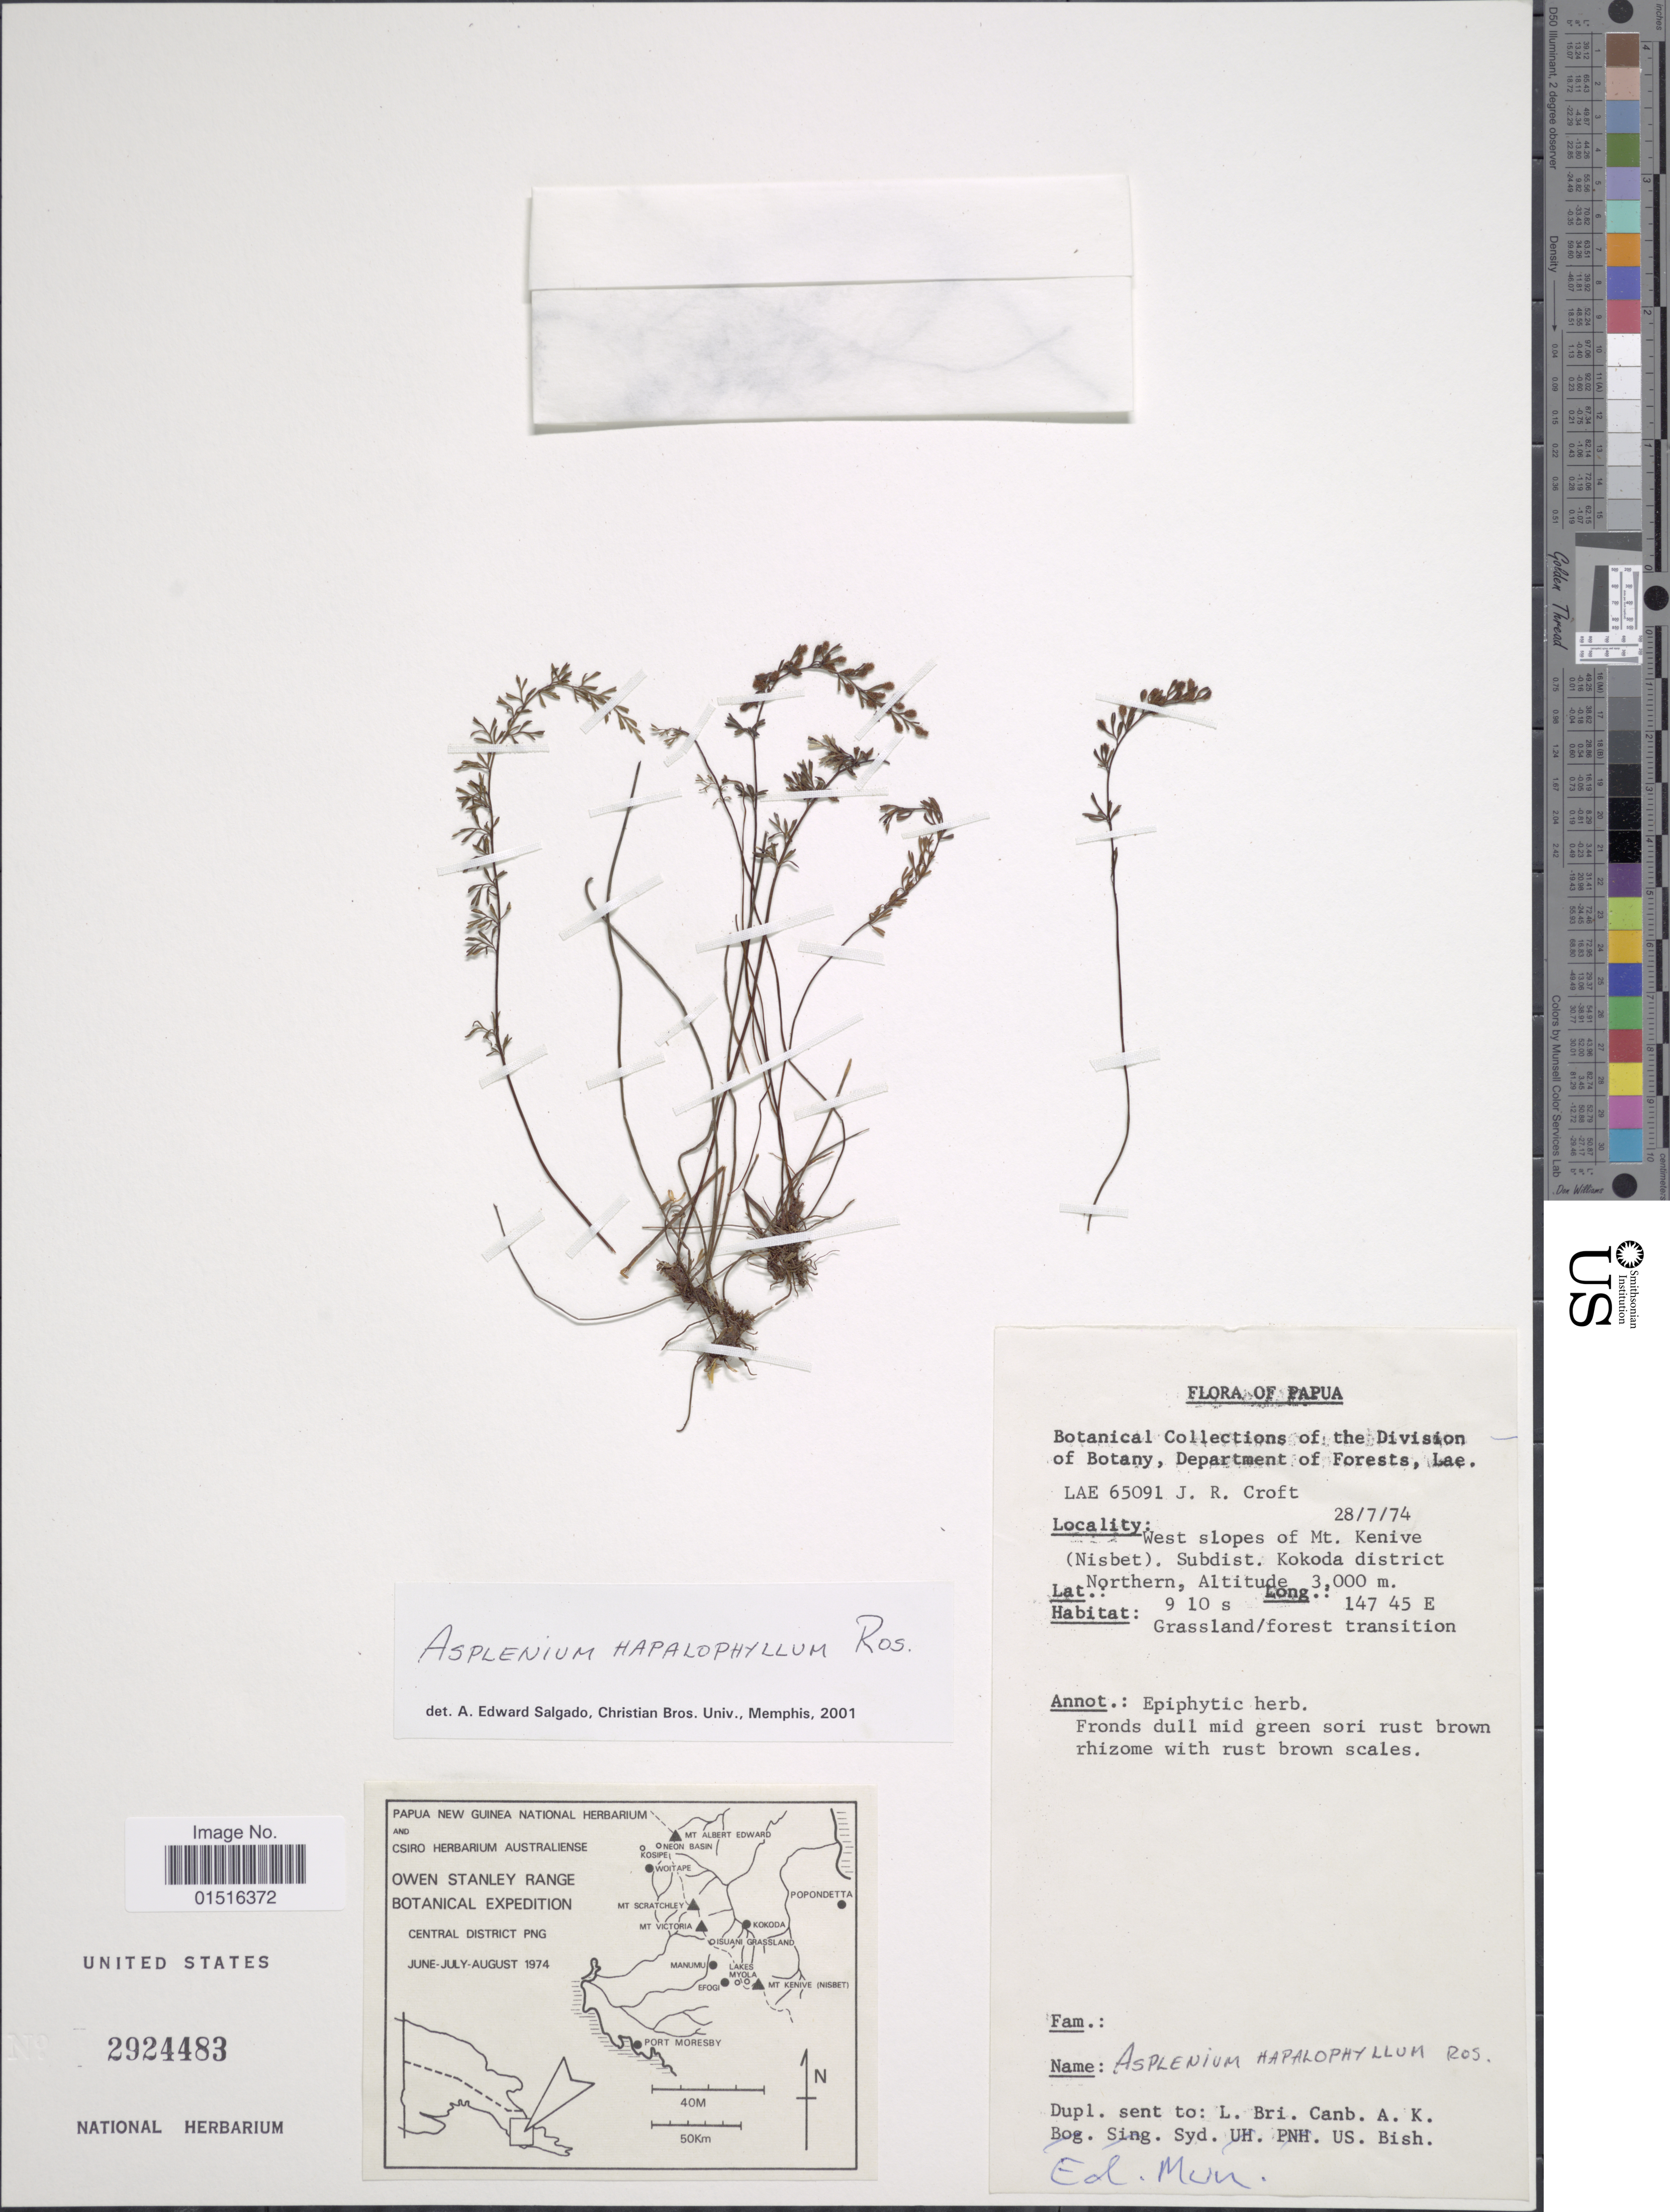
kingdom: Plantae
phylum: Tracheophyta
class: Polypodiopsida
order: Polypodiales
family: Aspleniaceae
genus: Asplenium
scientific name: Asplenium hapalophyllum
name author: Rosenst.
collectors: J. R. Croft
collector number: LAE 65091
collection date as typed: Transcribed d/m/y: 28/7/74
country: Papua New Guinea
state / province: Northern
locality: West slopes of Mt. Kenive (Nisbet), Subdistrict, Kokoda district Northern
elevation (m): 3000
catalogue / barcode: US 2924483